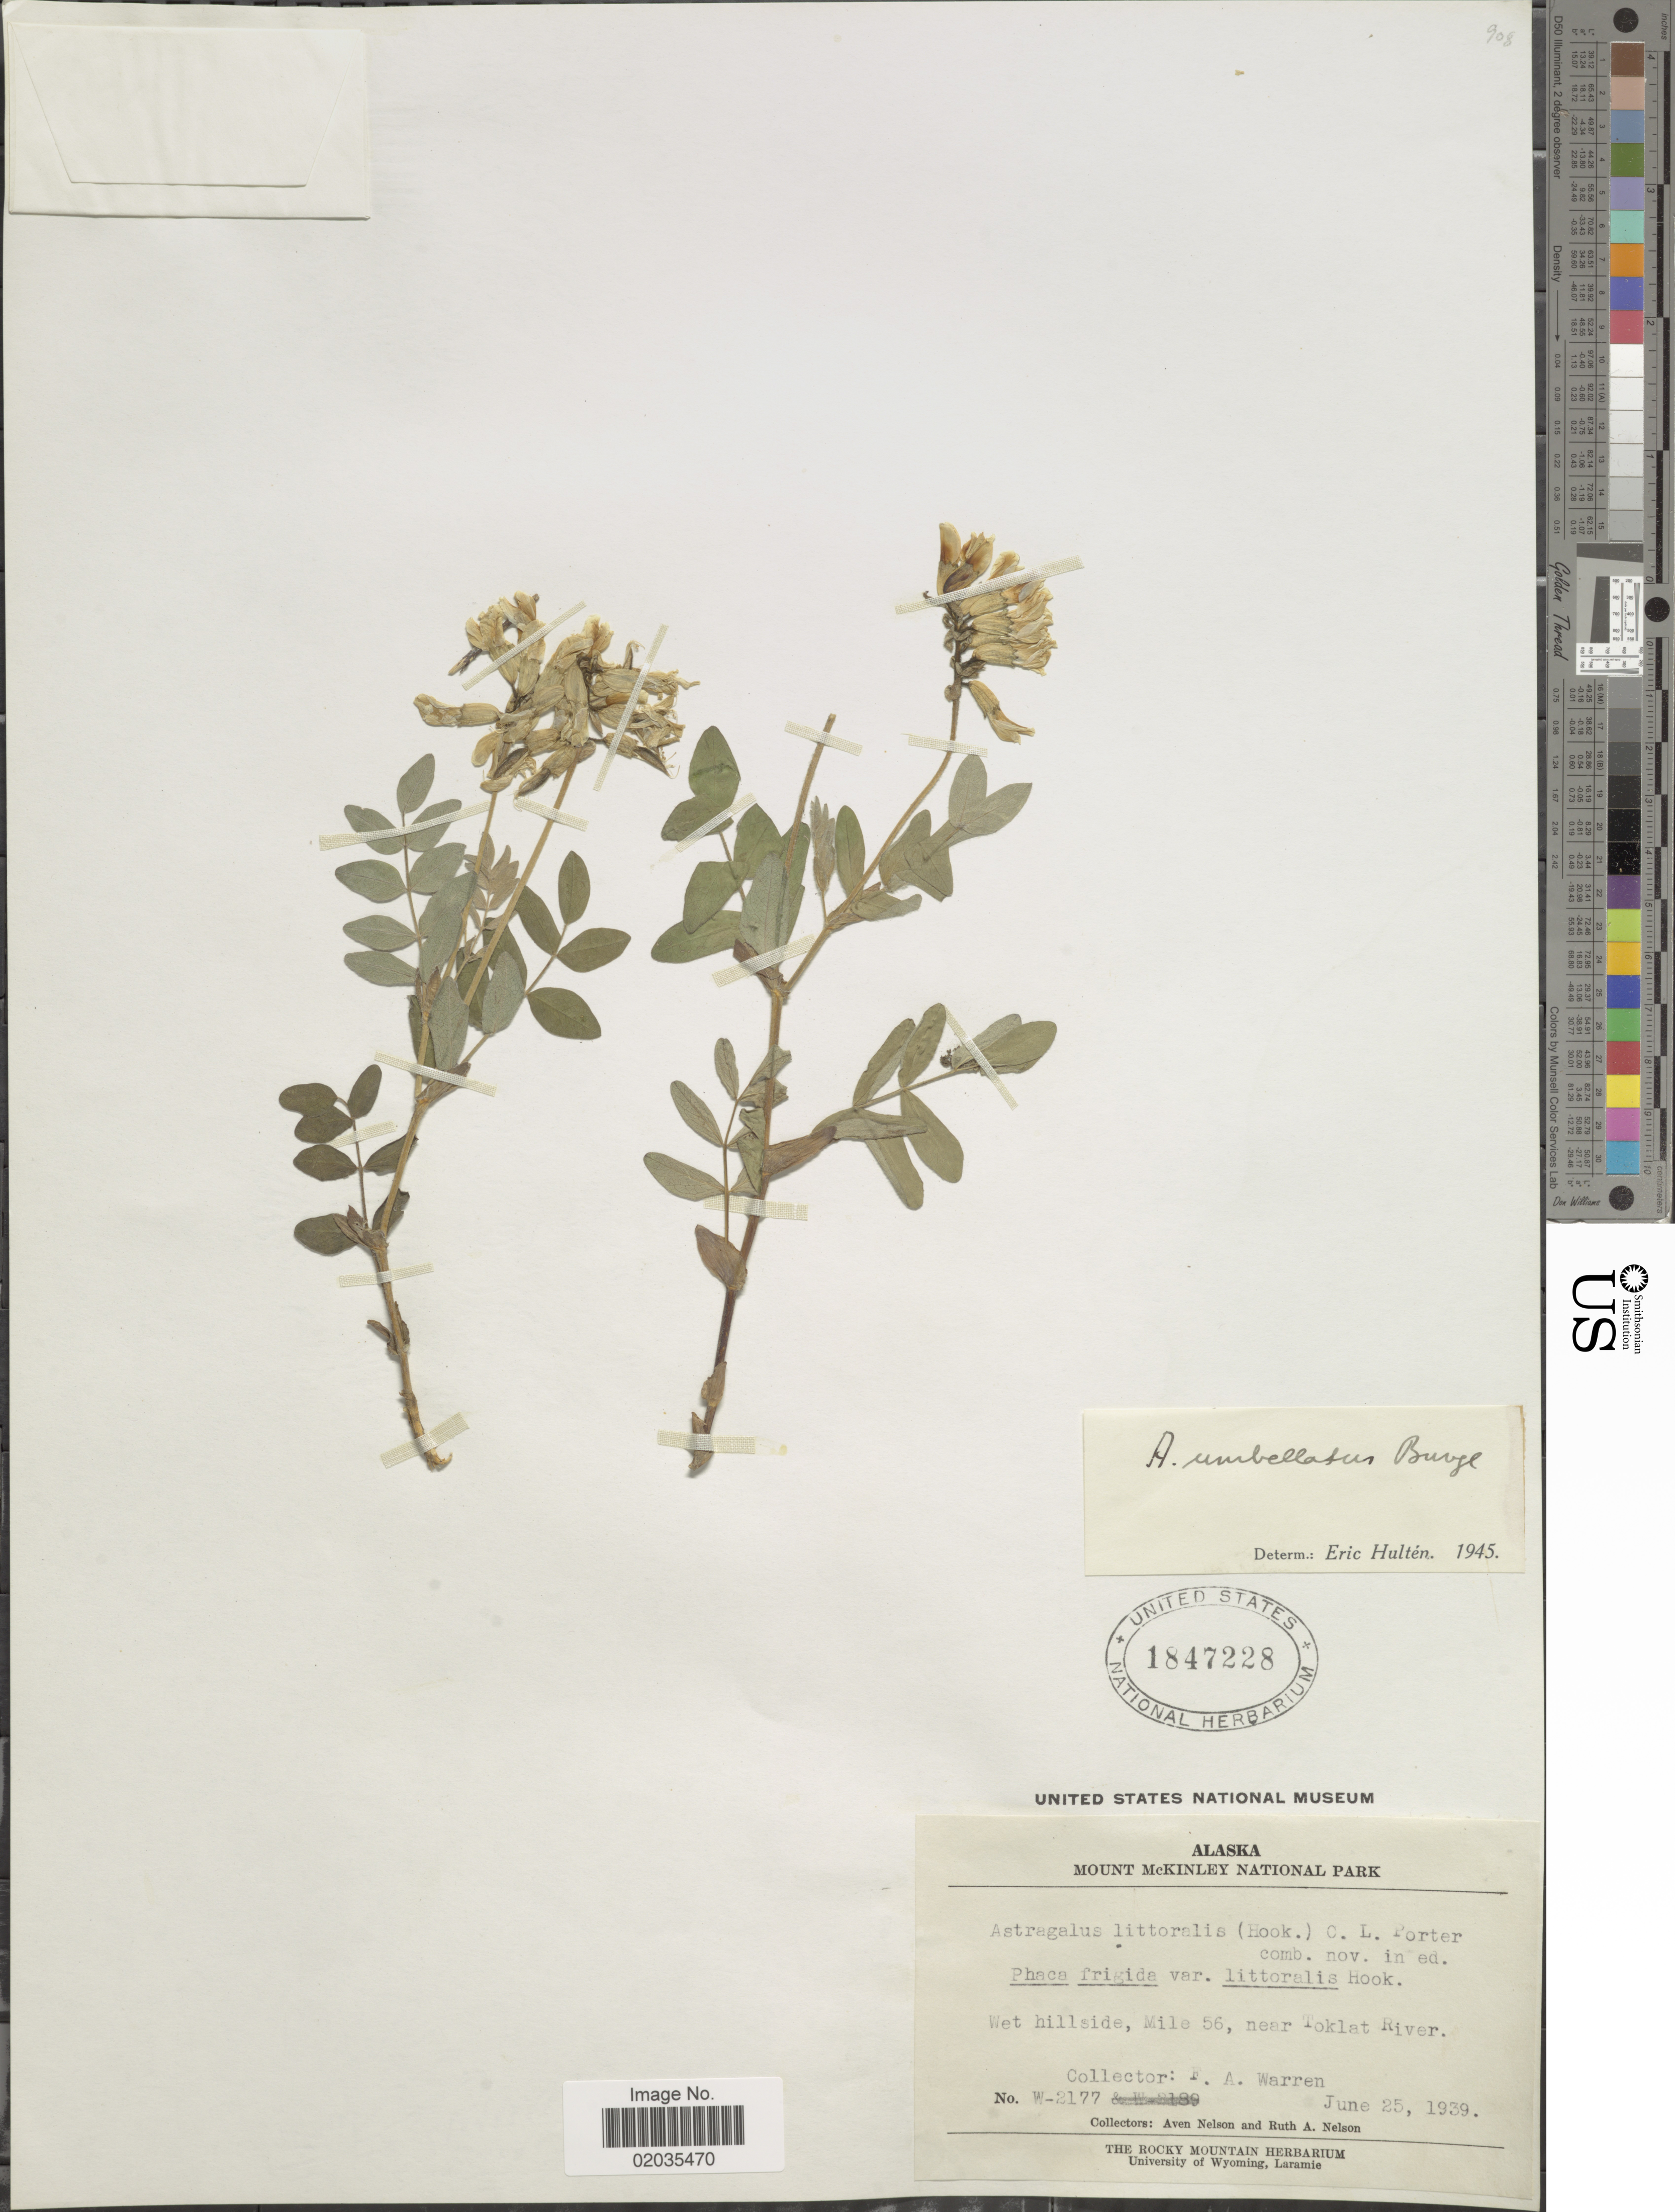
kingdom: Plantae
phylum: Tracheophyta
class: Magnoliopsida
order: Fabales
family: Fabaceae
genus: Astragalus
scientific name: Astragalus umbellatus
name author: Bunge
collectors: F. Warren, A. Nelson & R. A. Nelson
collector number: W-2177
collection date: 1939-06-25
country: United States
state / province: Alaska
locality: Mount McKinley National Park. Mile 56, near Toklat River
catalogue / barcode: US 1847228